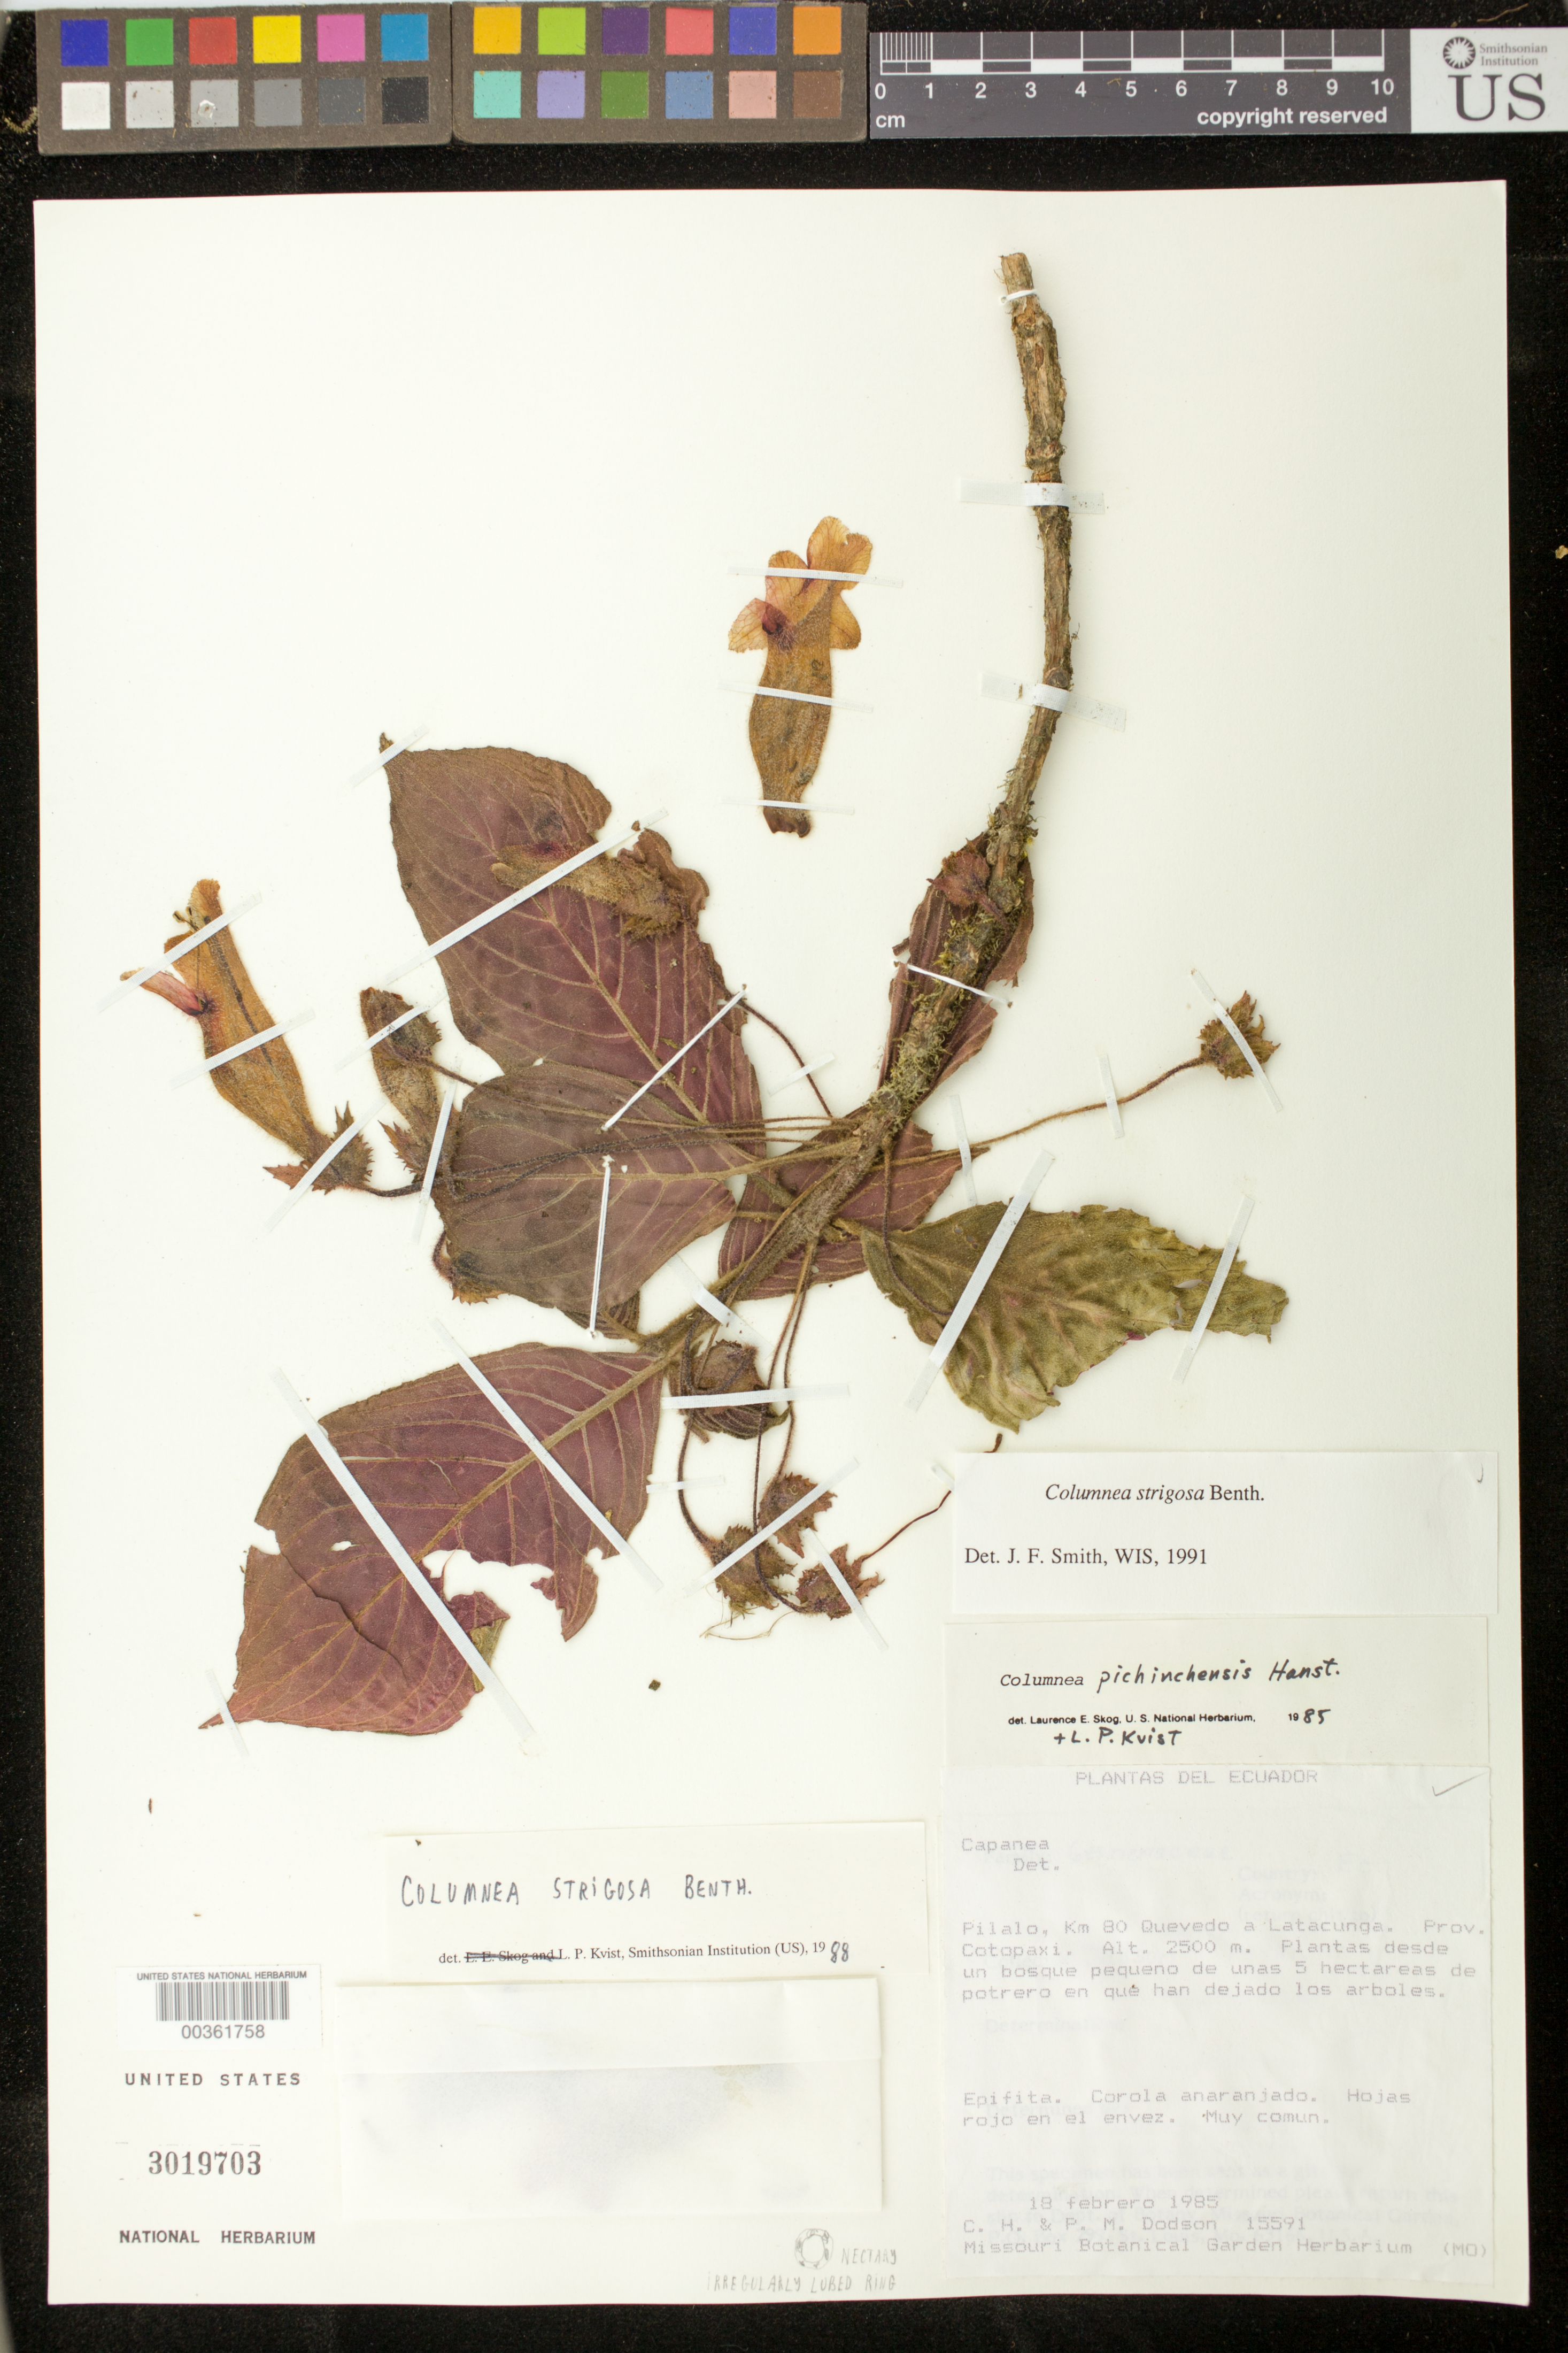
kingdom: Plantae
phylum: Tracheophyta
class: Magnoliopsida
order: Lamiales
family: Gesneriaceae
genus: Columnea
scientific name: Columnea strigosa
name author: Benth.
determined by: Skog, Laurence E.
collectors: C. H. Dodson & P. M. Dodson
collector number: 15591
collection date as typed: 18 Feb 1985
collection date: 1985-02-18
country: Ecuador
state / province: Cotopaxi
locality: Pilalo, km 80 Quevedo a Latacunga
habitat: Plantes desde un bosque pequeno de unas 5 hectareas de potrero en que han dejado los arboles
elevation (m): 2500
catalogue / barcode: US 3019703